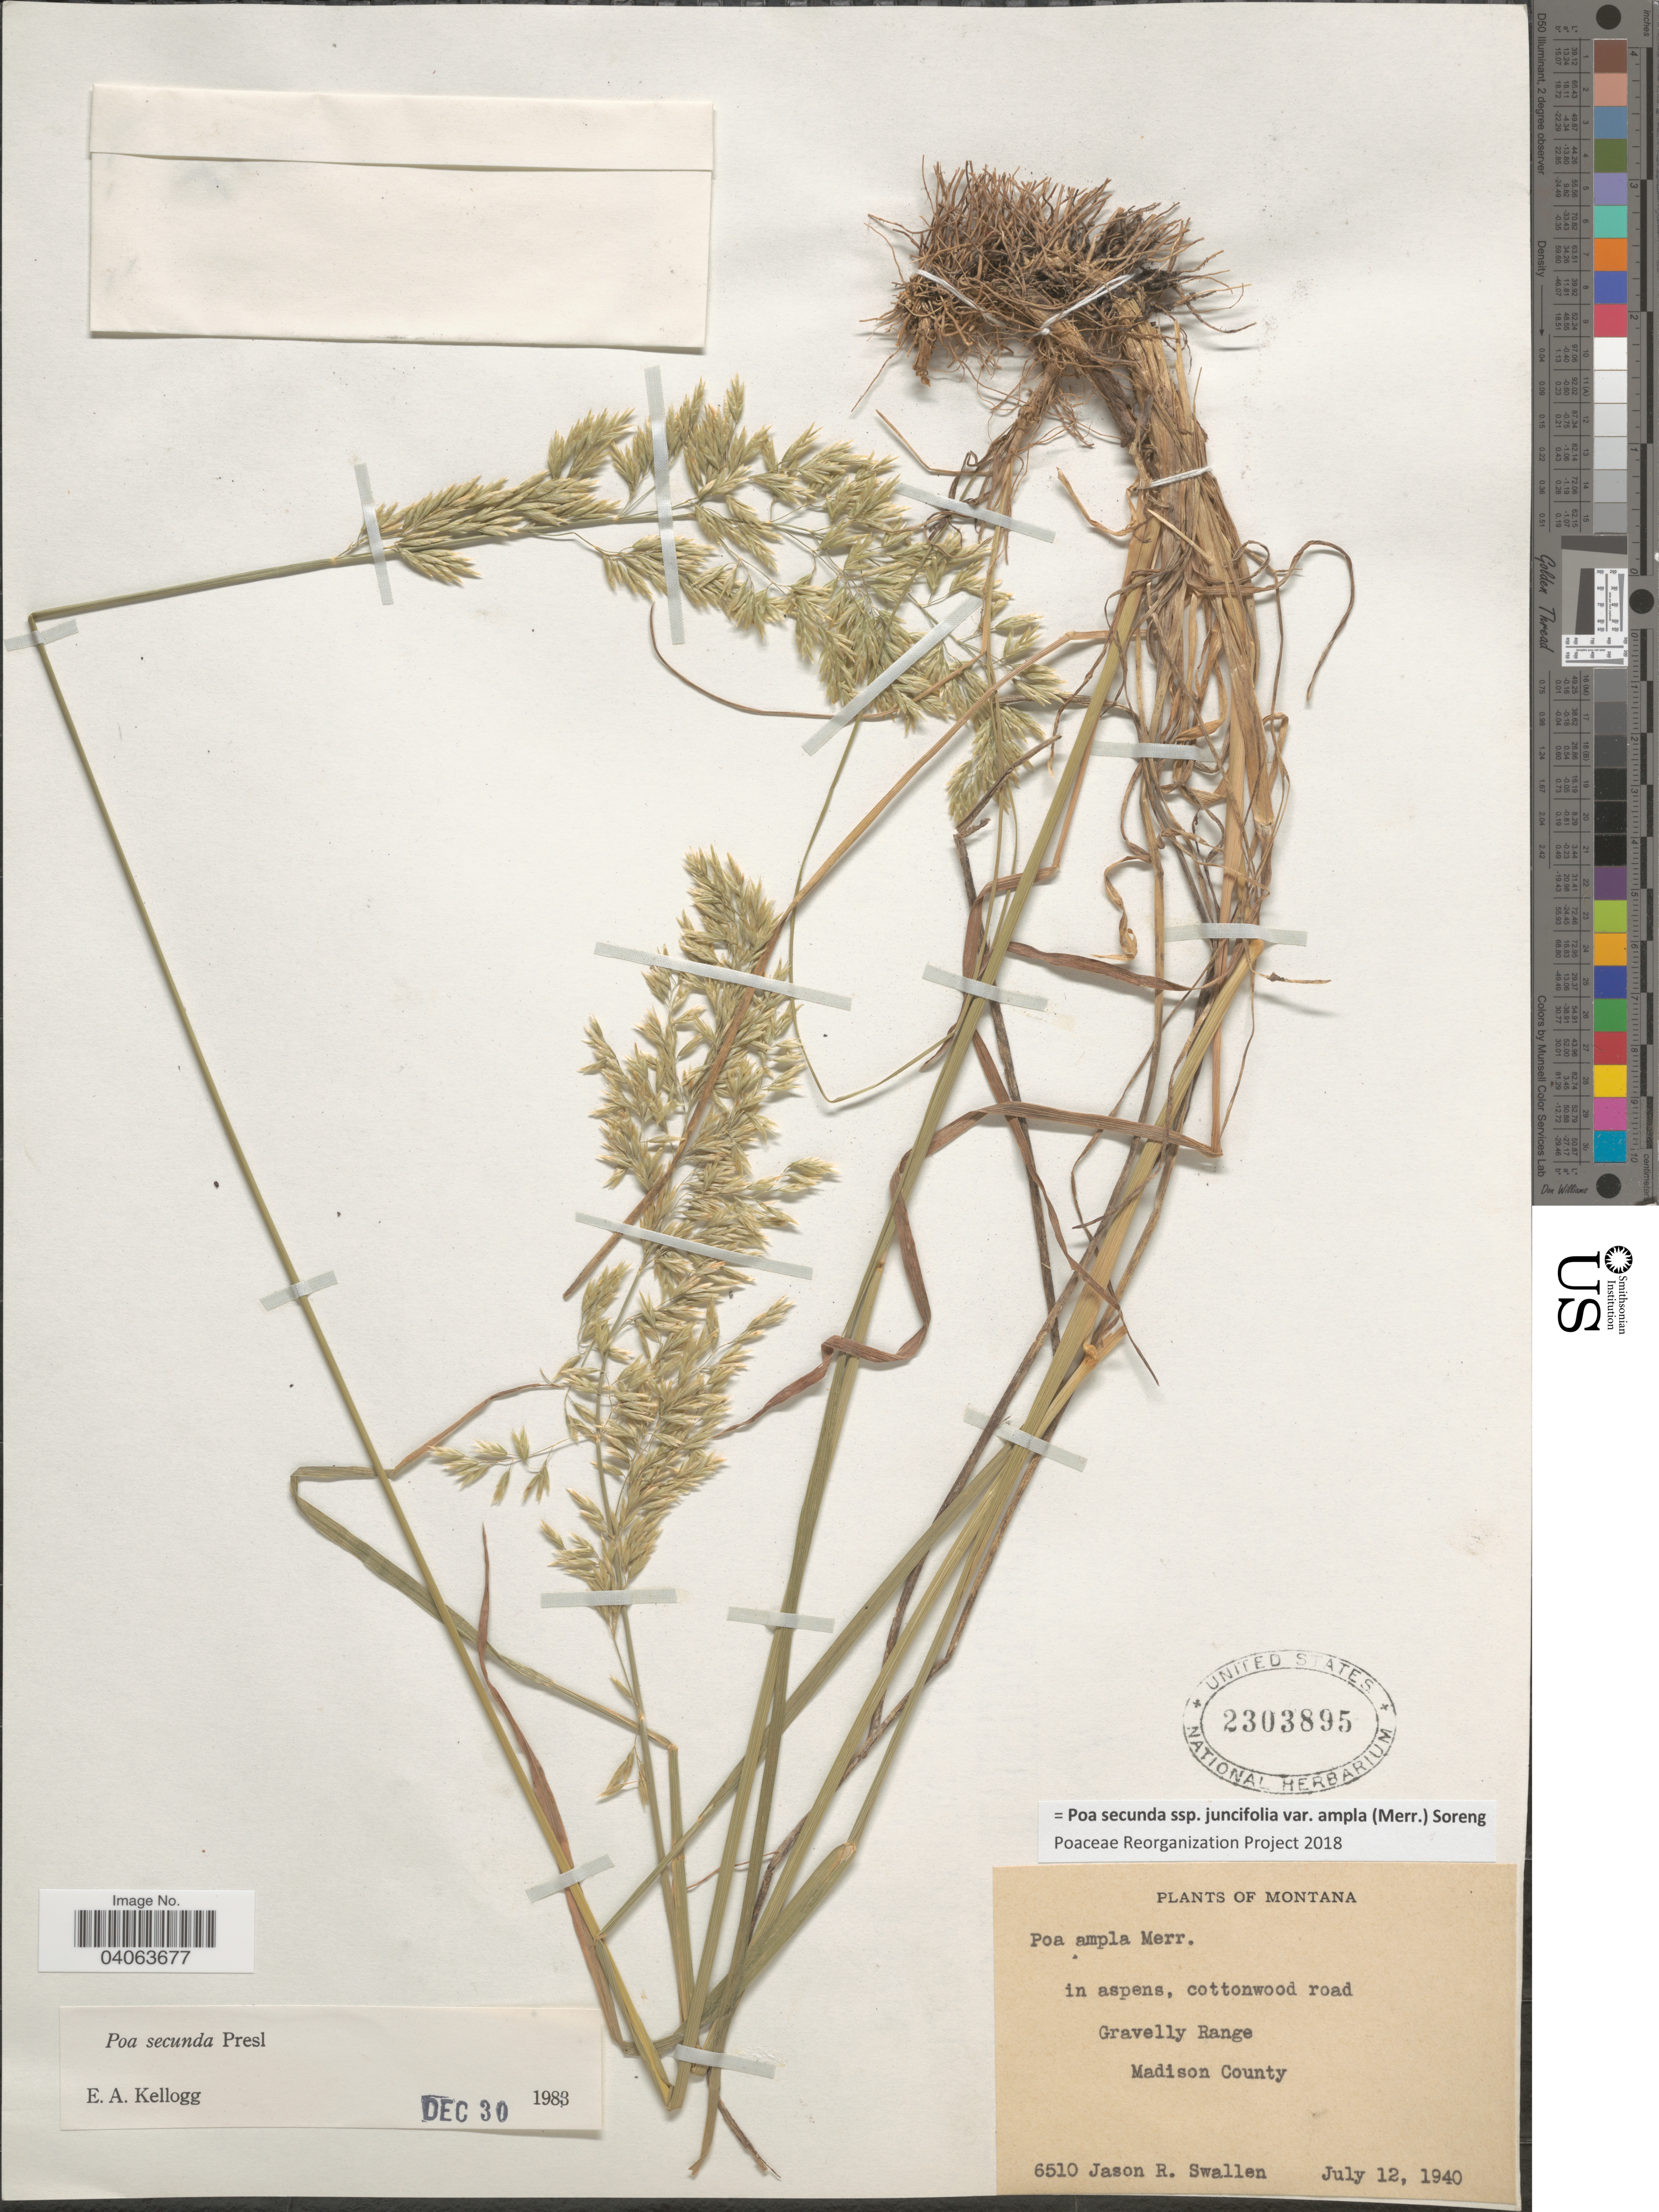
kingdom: Plantae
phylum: Tracheophyta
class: Liliopsida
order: Poales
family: Poaceae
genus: Poa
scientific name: Poa secunda subsp. juncifolia var. ampla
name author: (Merr.) Soreng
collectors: J. R. Swallen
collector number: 6510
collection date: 1940-07-12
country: United States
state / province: Montana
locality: In aspens, cottonwood road, Gravelly Range, Madison County.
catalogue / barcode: US 2303895